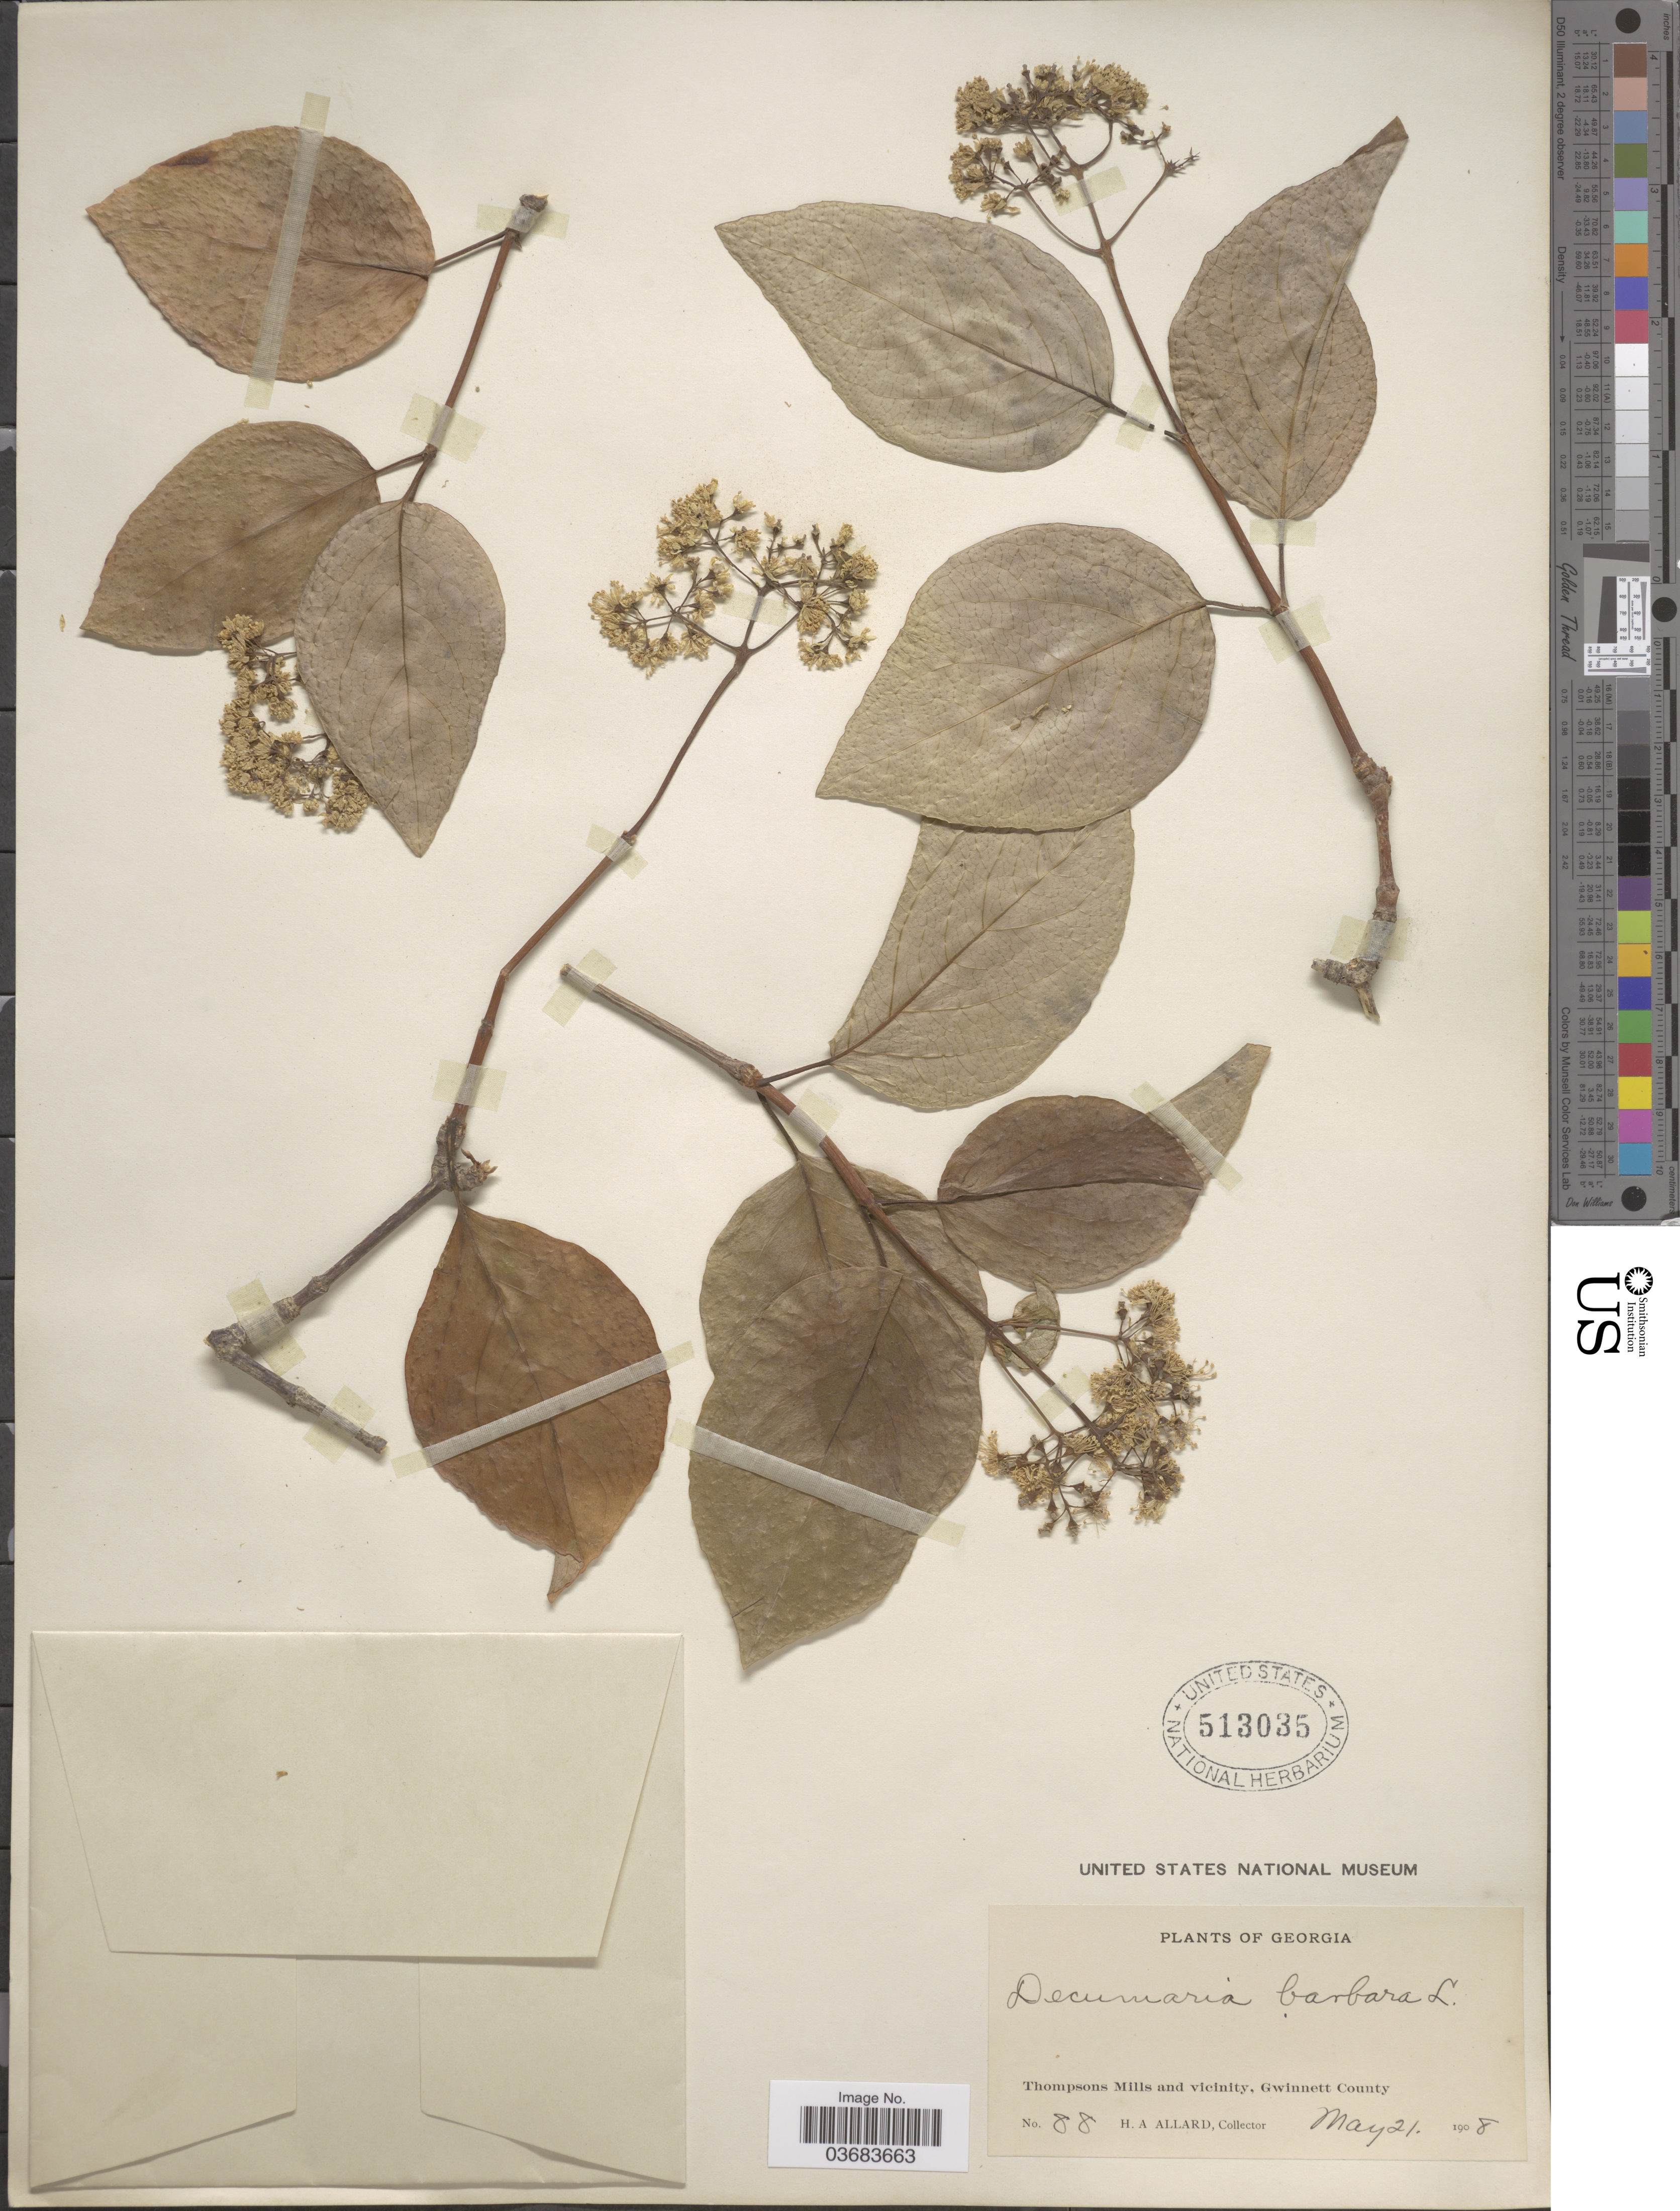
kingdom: Plantae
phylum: Tracheophyta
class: Magnoliopsida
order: Cornales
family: Hydrangeaceae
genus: Hydrangea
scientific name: Hydrangea barbara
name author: (L.) Bernd Schulz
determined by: Strong, Mark T., (BOT), Smithsonian Institution - National Museum of Natural History (UNITED STATES)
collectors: H. A. Allard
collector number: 88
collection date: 1908-05-21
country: United States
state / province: Georgia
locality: Thompsons Mills and vicinity, Gwinnett County.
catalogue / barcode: US 513035